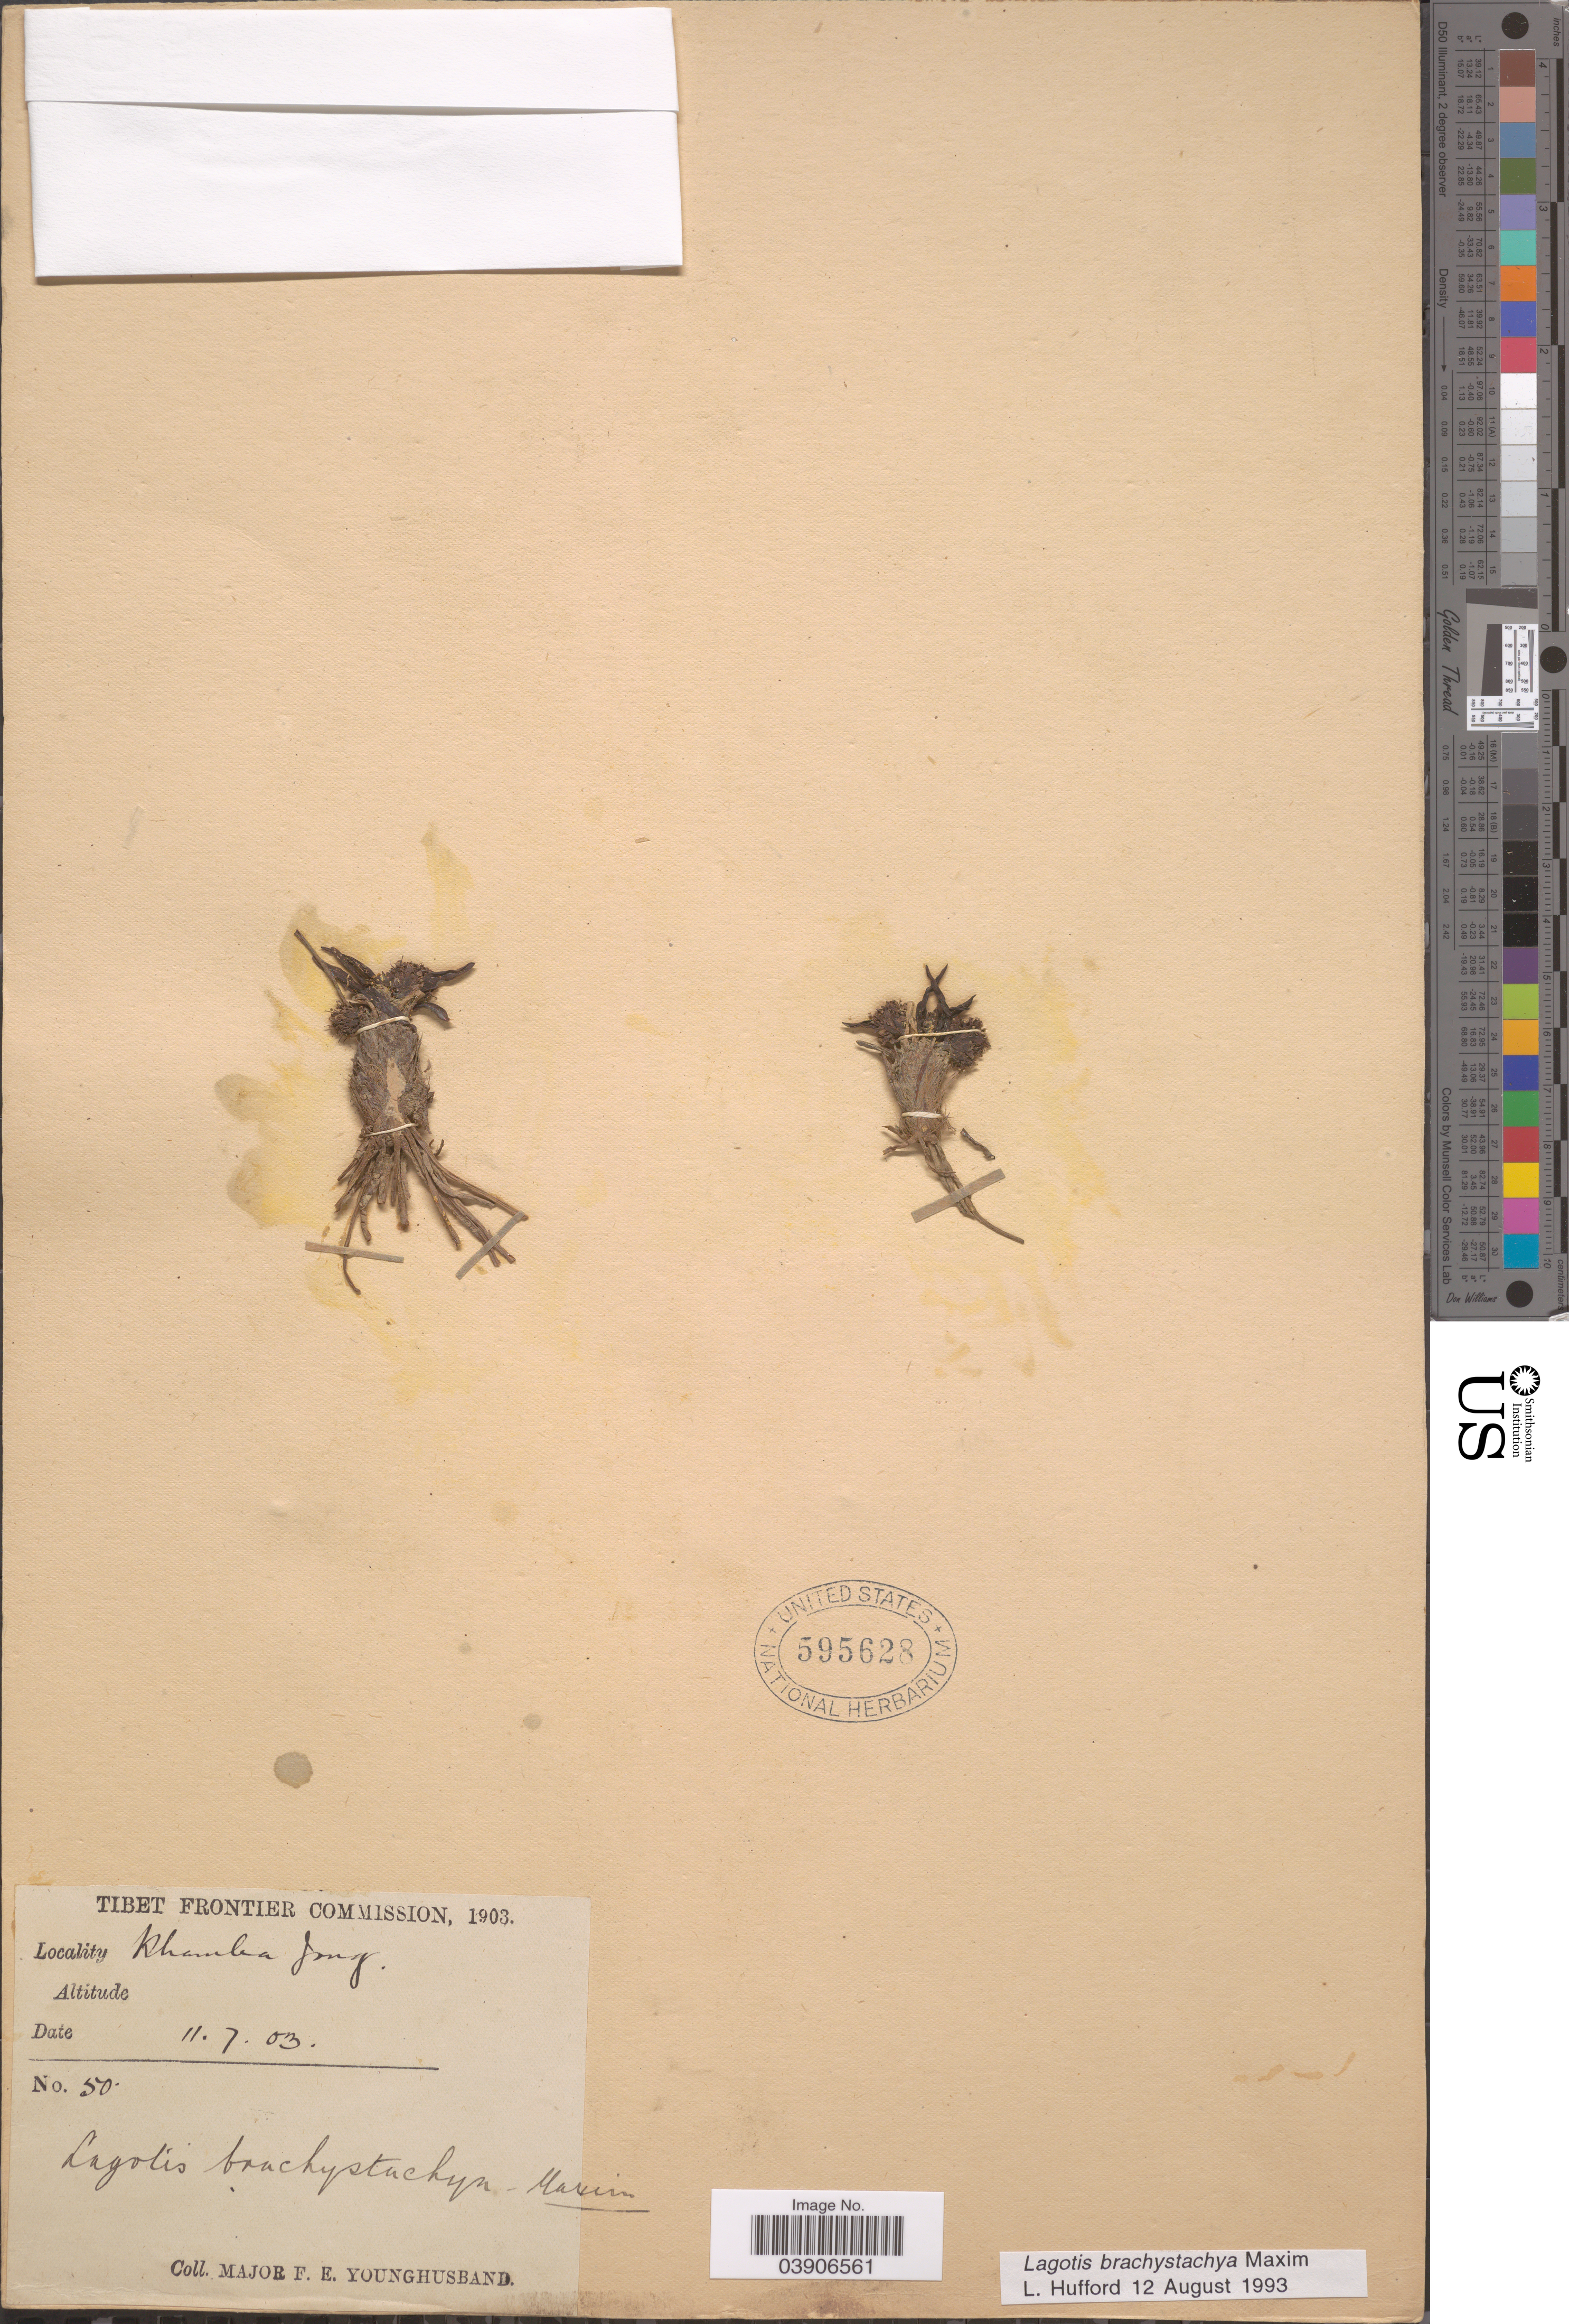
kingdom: Plantae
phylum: Tracheophyta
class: Magnoliopsida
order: Lamiales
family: Plantaginaceae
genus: Lagotis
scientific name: Lagotis brachystachya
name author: Maxim.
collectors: F. Younghusband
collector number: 50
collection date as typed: Transcribed d/m/y: 11/7/3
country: China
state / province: Xizang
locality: Rhamba Jong. [interpreted]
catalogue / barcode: US 595628